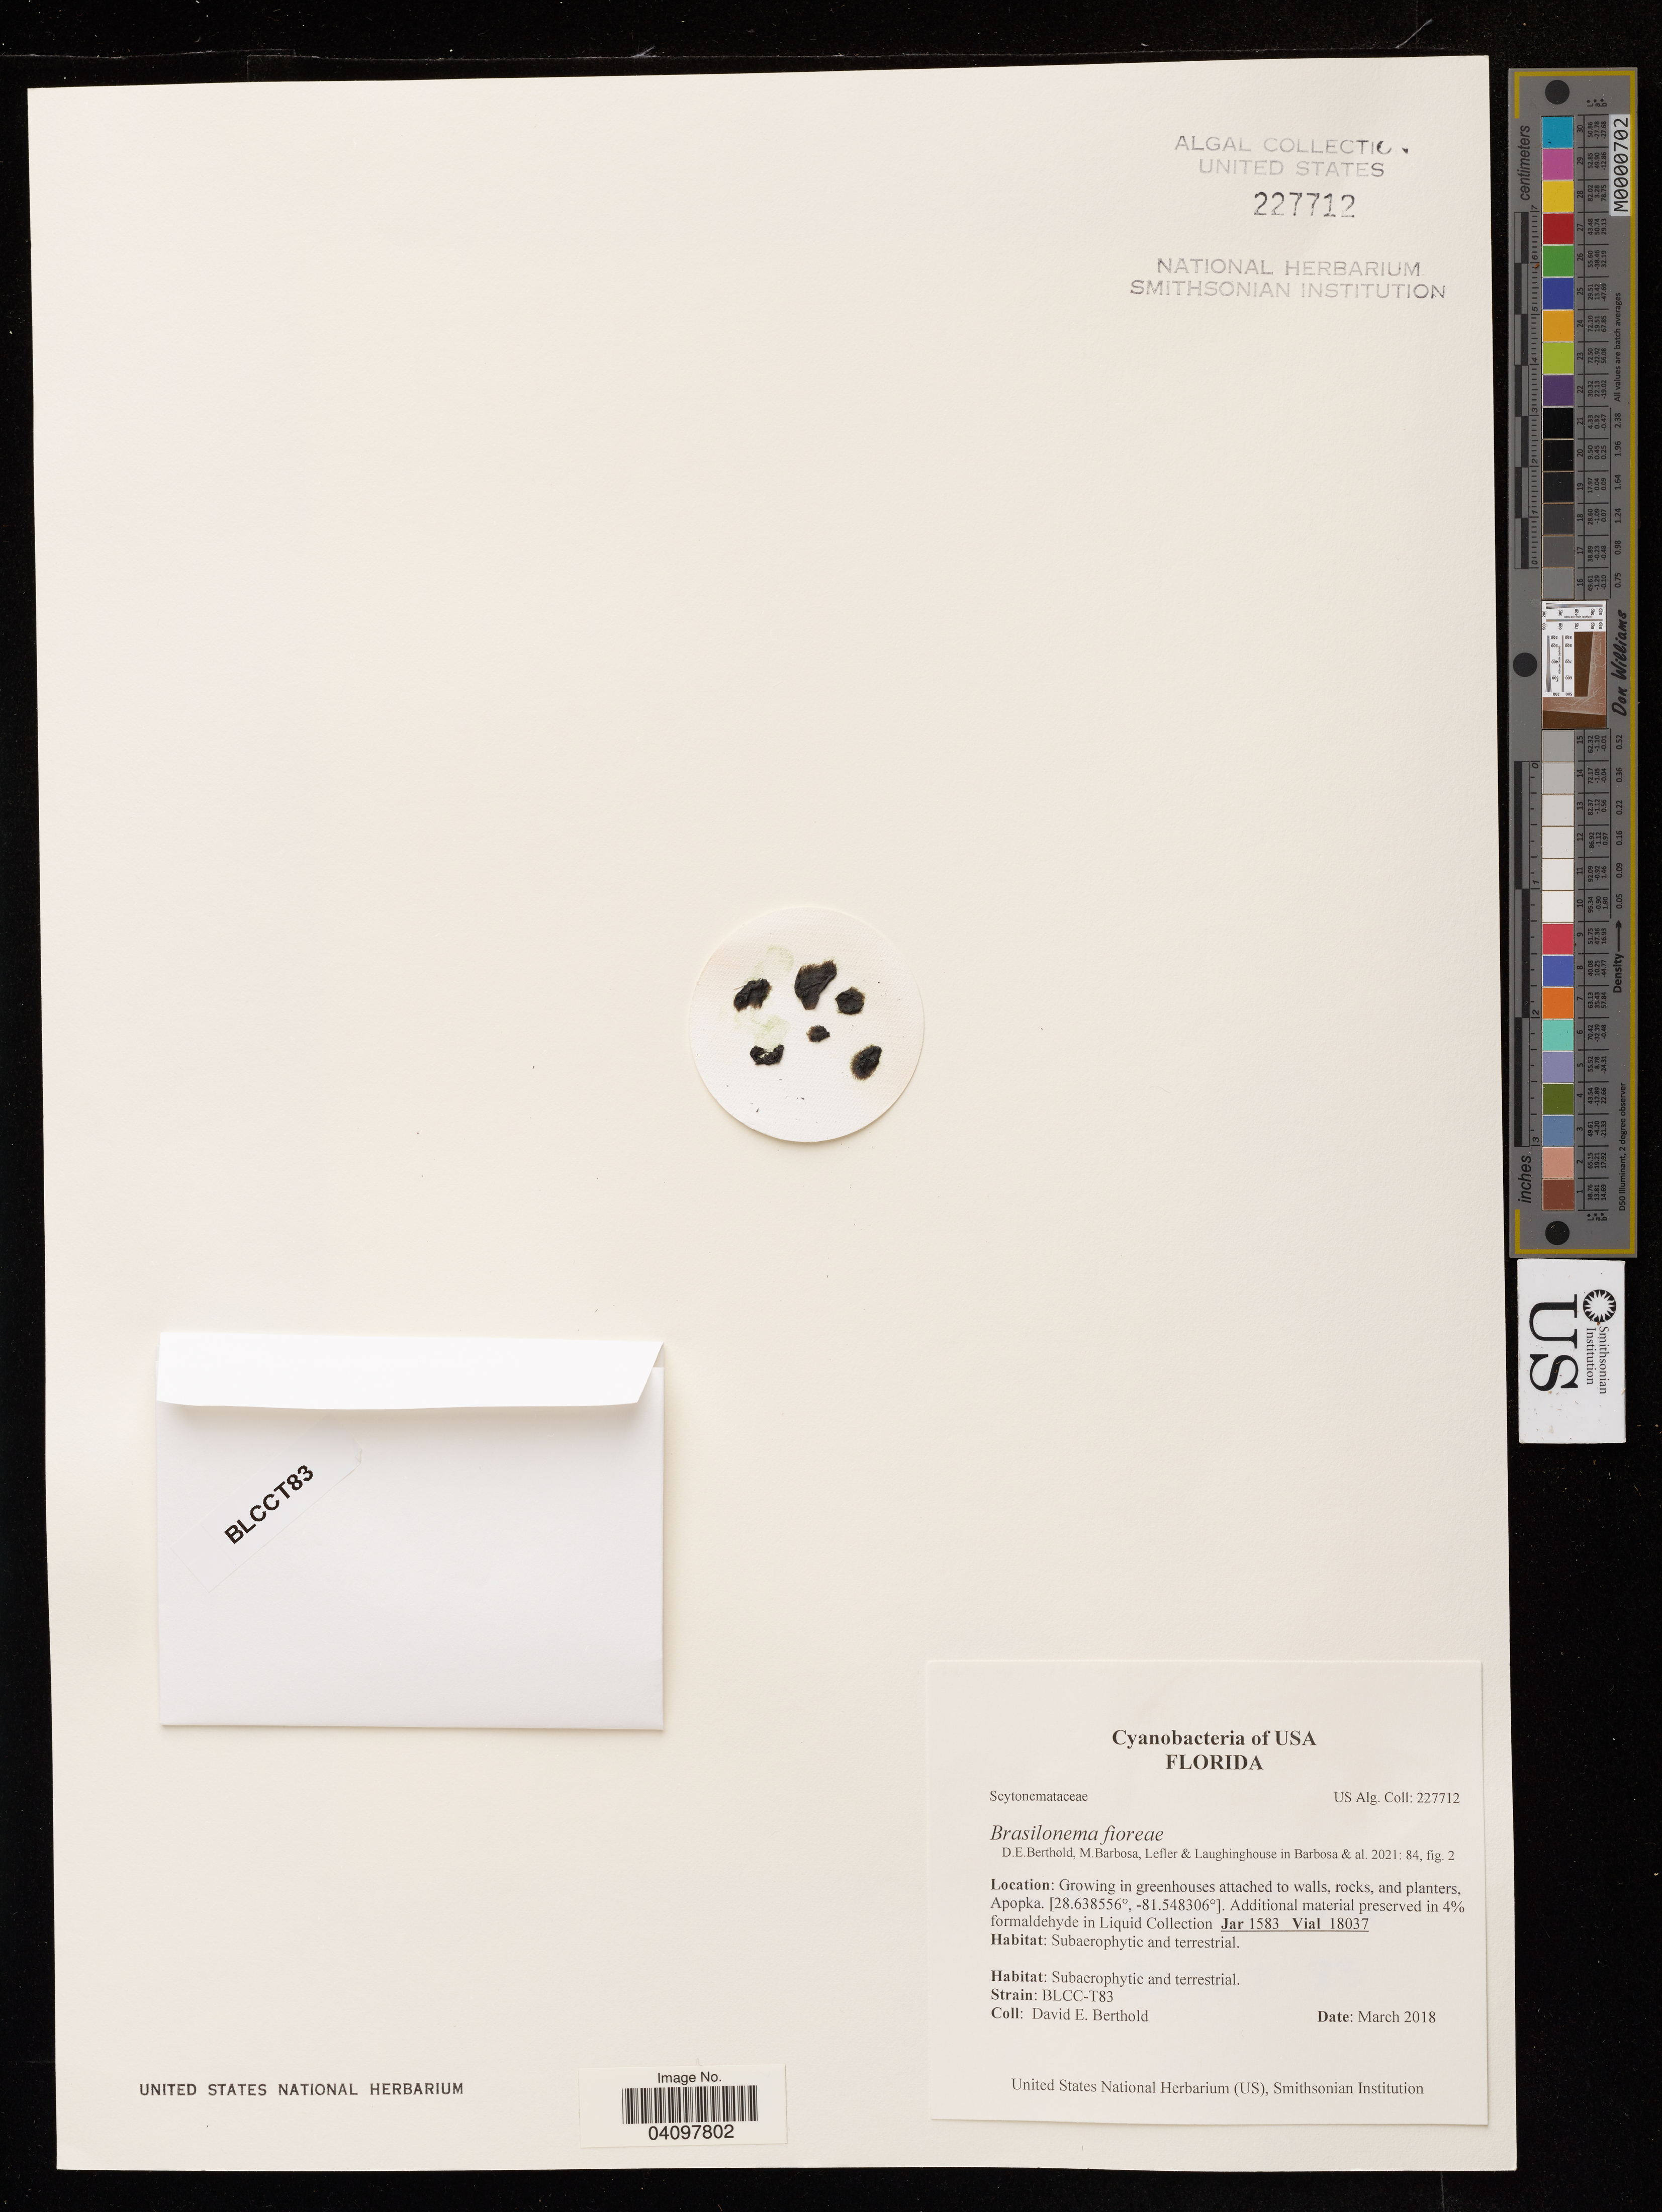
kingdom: Bacteria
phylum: Cyanobacteria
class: Cyanobacteriia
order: Cyanobacteriales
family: Nostocaceae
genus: Brasilonema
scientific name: Brasilonema fioreae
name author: D.E. Berthold et al.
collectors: D. Berthold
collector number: BLCC-T83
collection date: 2018-03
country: United States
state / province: Florida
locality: USA, Florida.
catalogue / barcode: US 227712